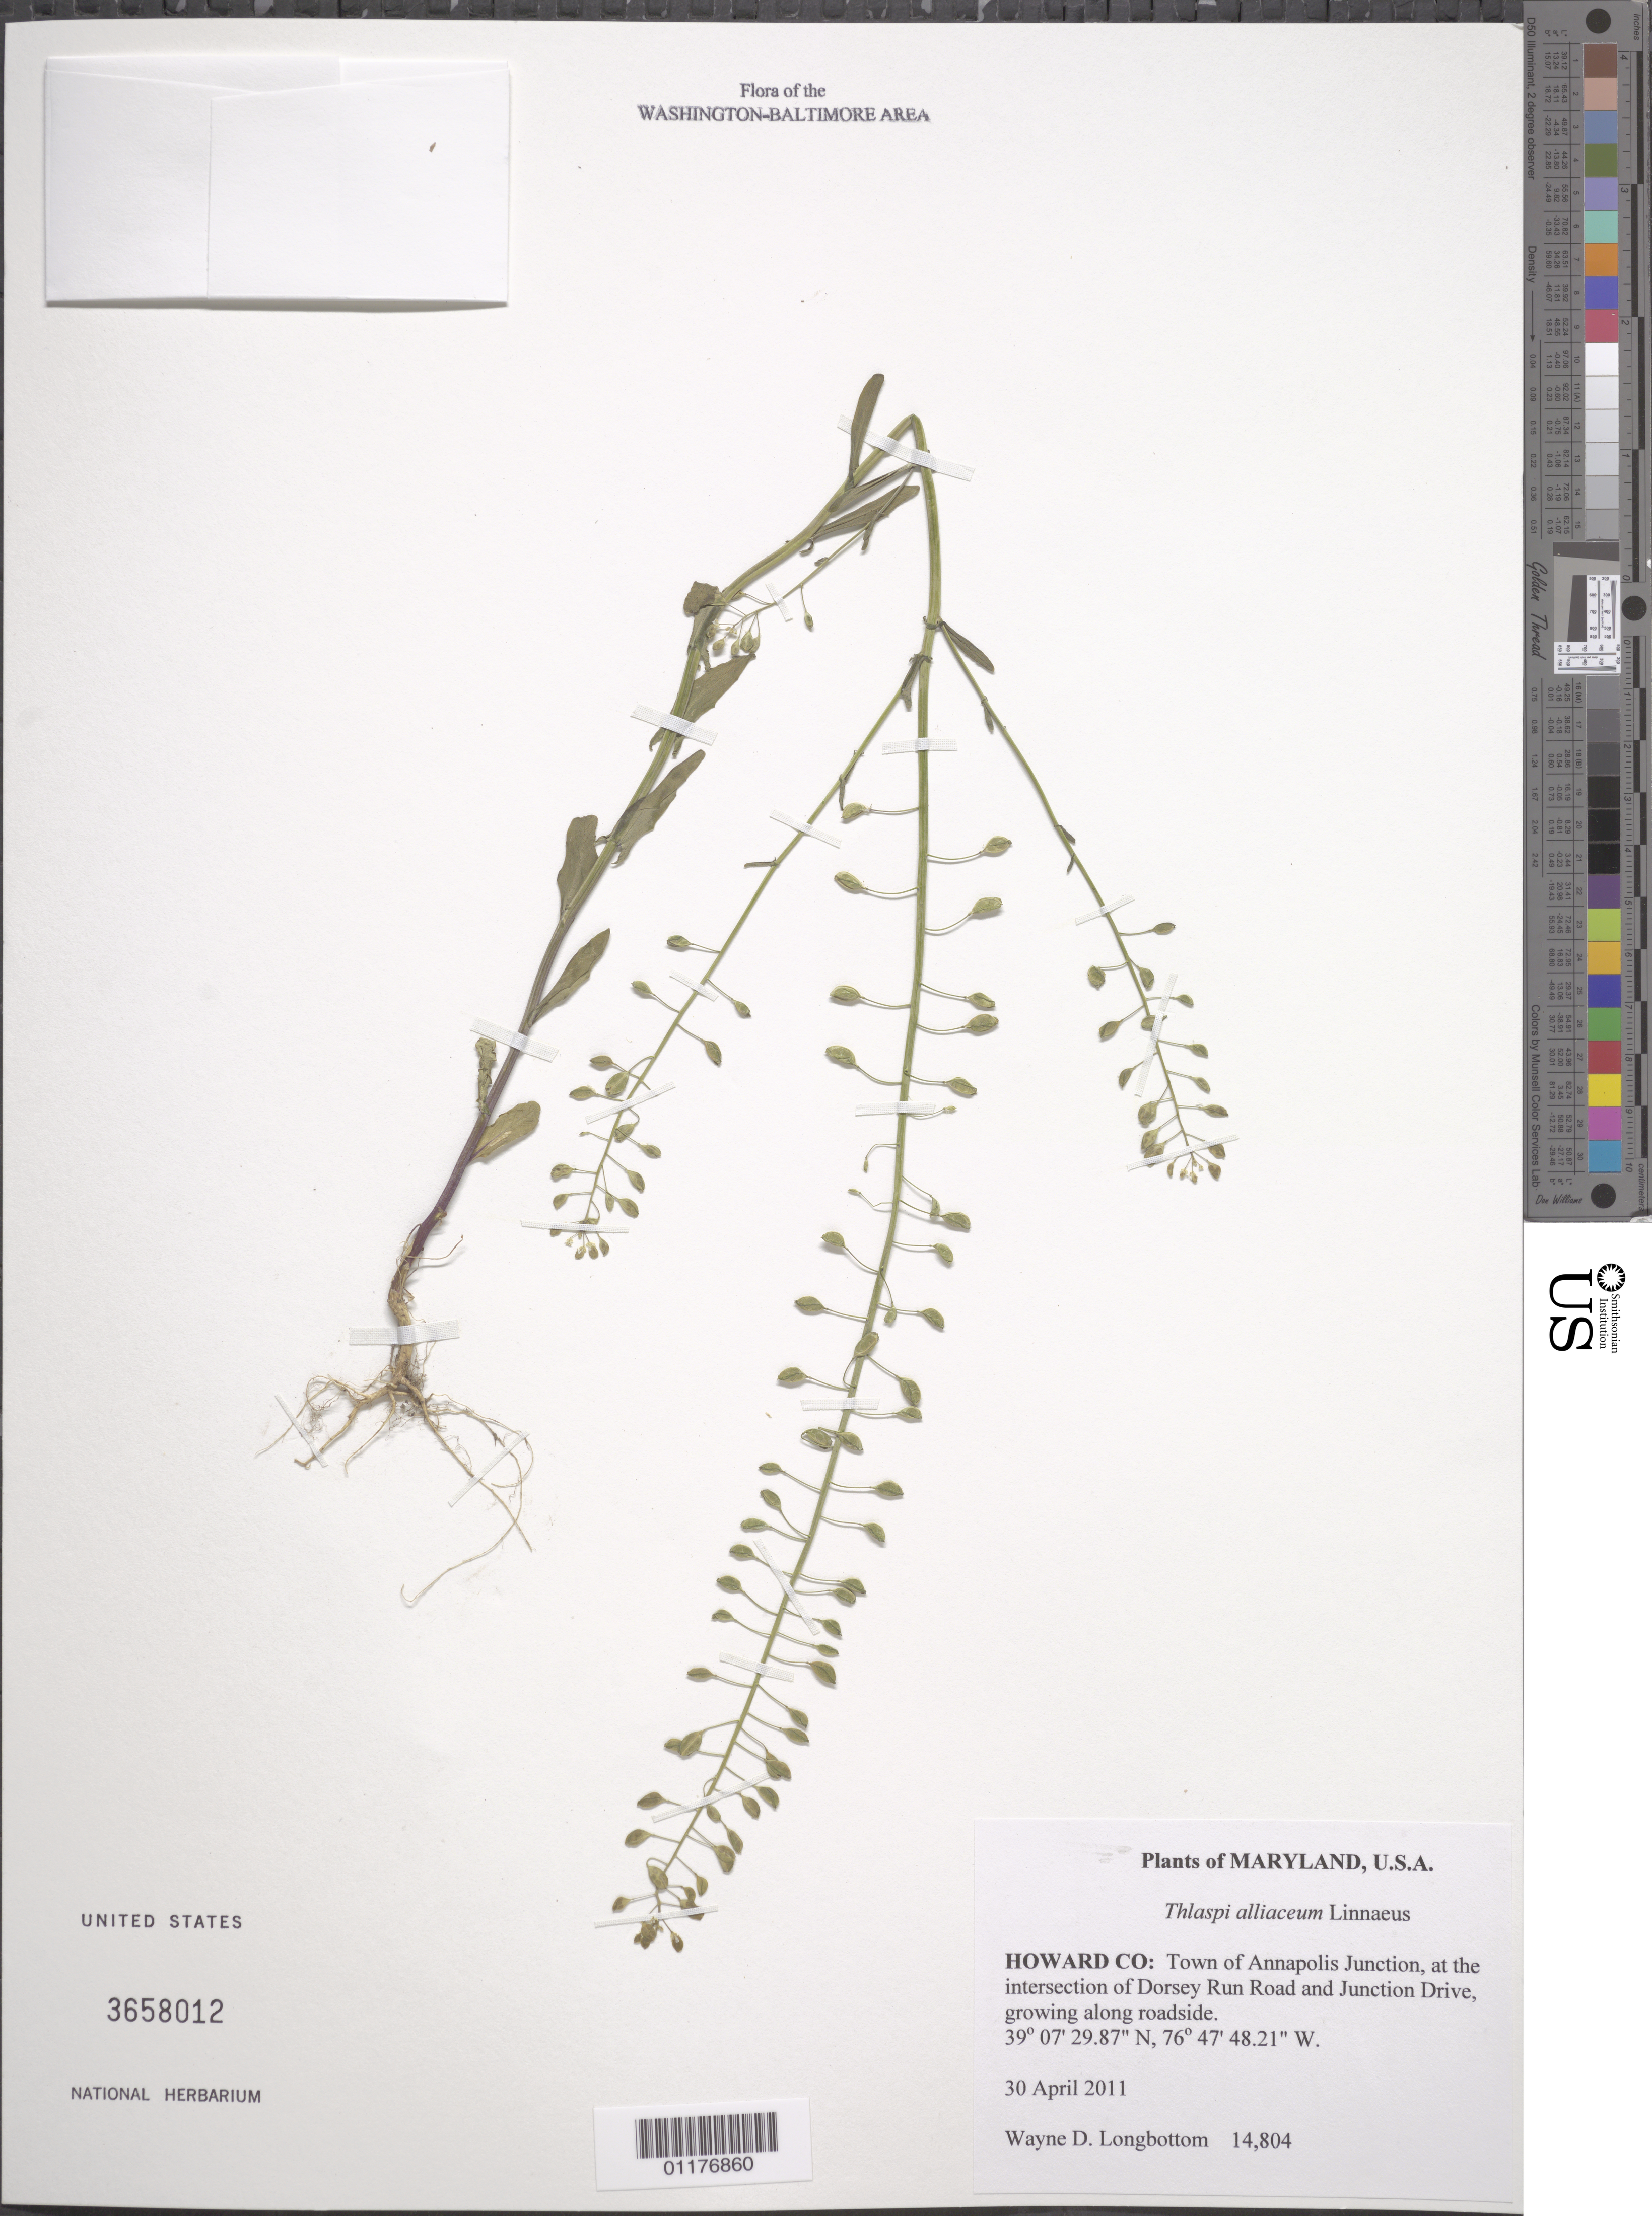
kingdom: Plantae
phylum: Tracheophyta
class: Magnoliopsida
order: Brassicales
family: Brassicaceae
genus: Thlaspi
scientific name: Thlaspi alliaceum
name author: L.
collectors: W. D. Longbottom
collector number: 14804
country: United States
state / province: Maryland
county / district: Howard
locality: Annapolis Junction, at the intersection of Dorsey Run Road and Junction Drive,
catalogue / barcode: US 3658012